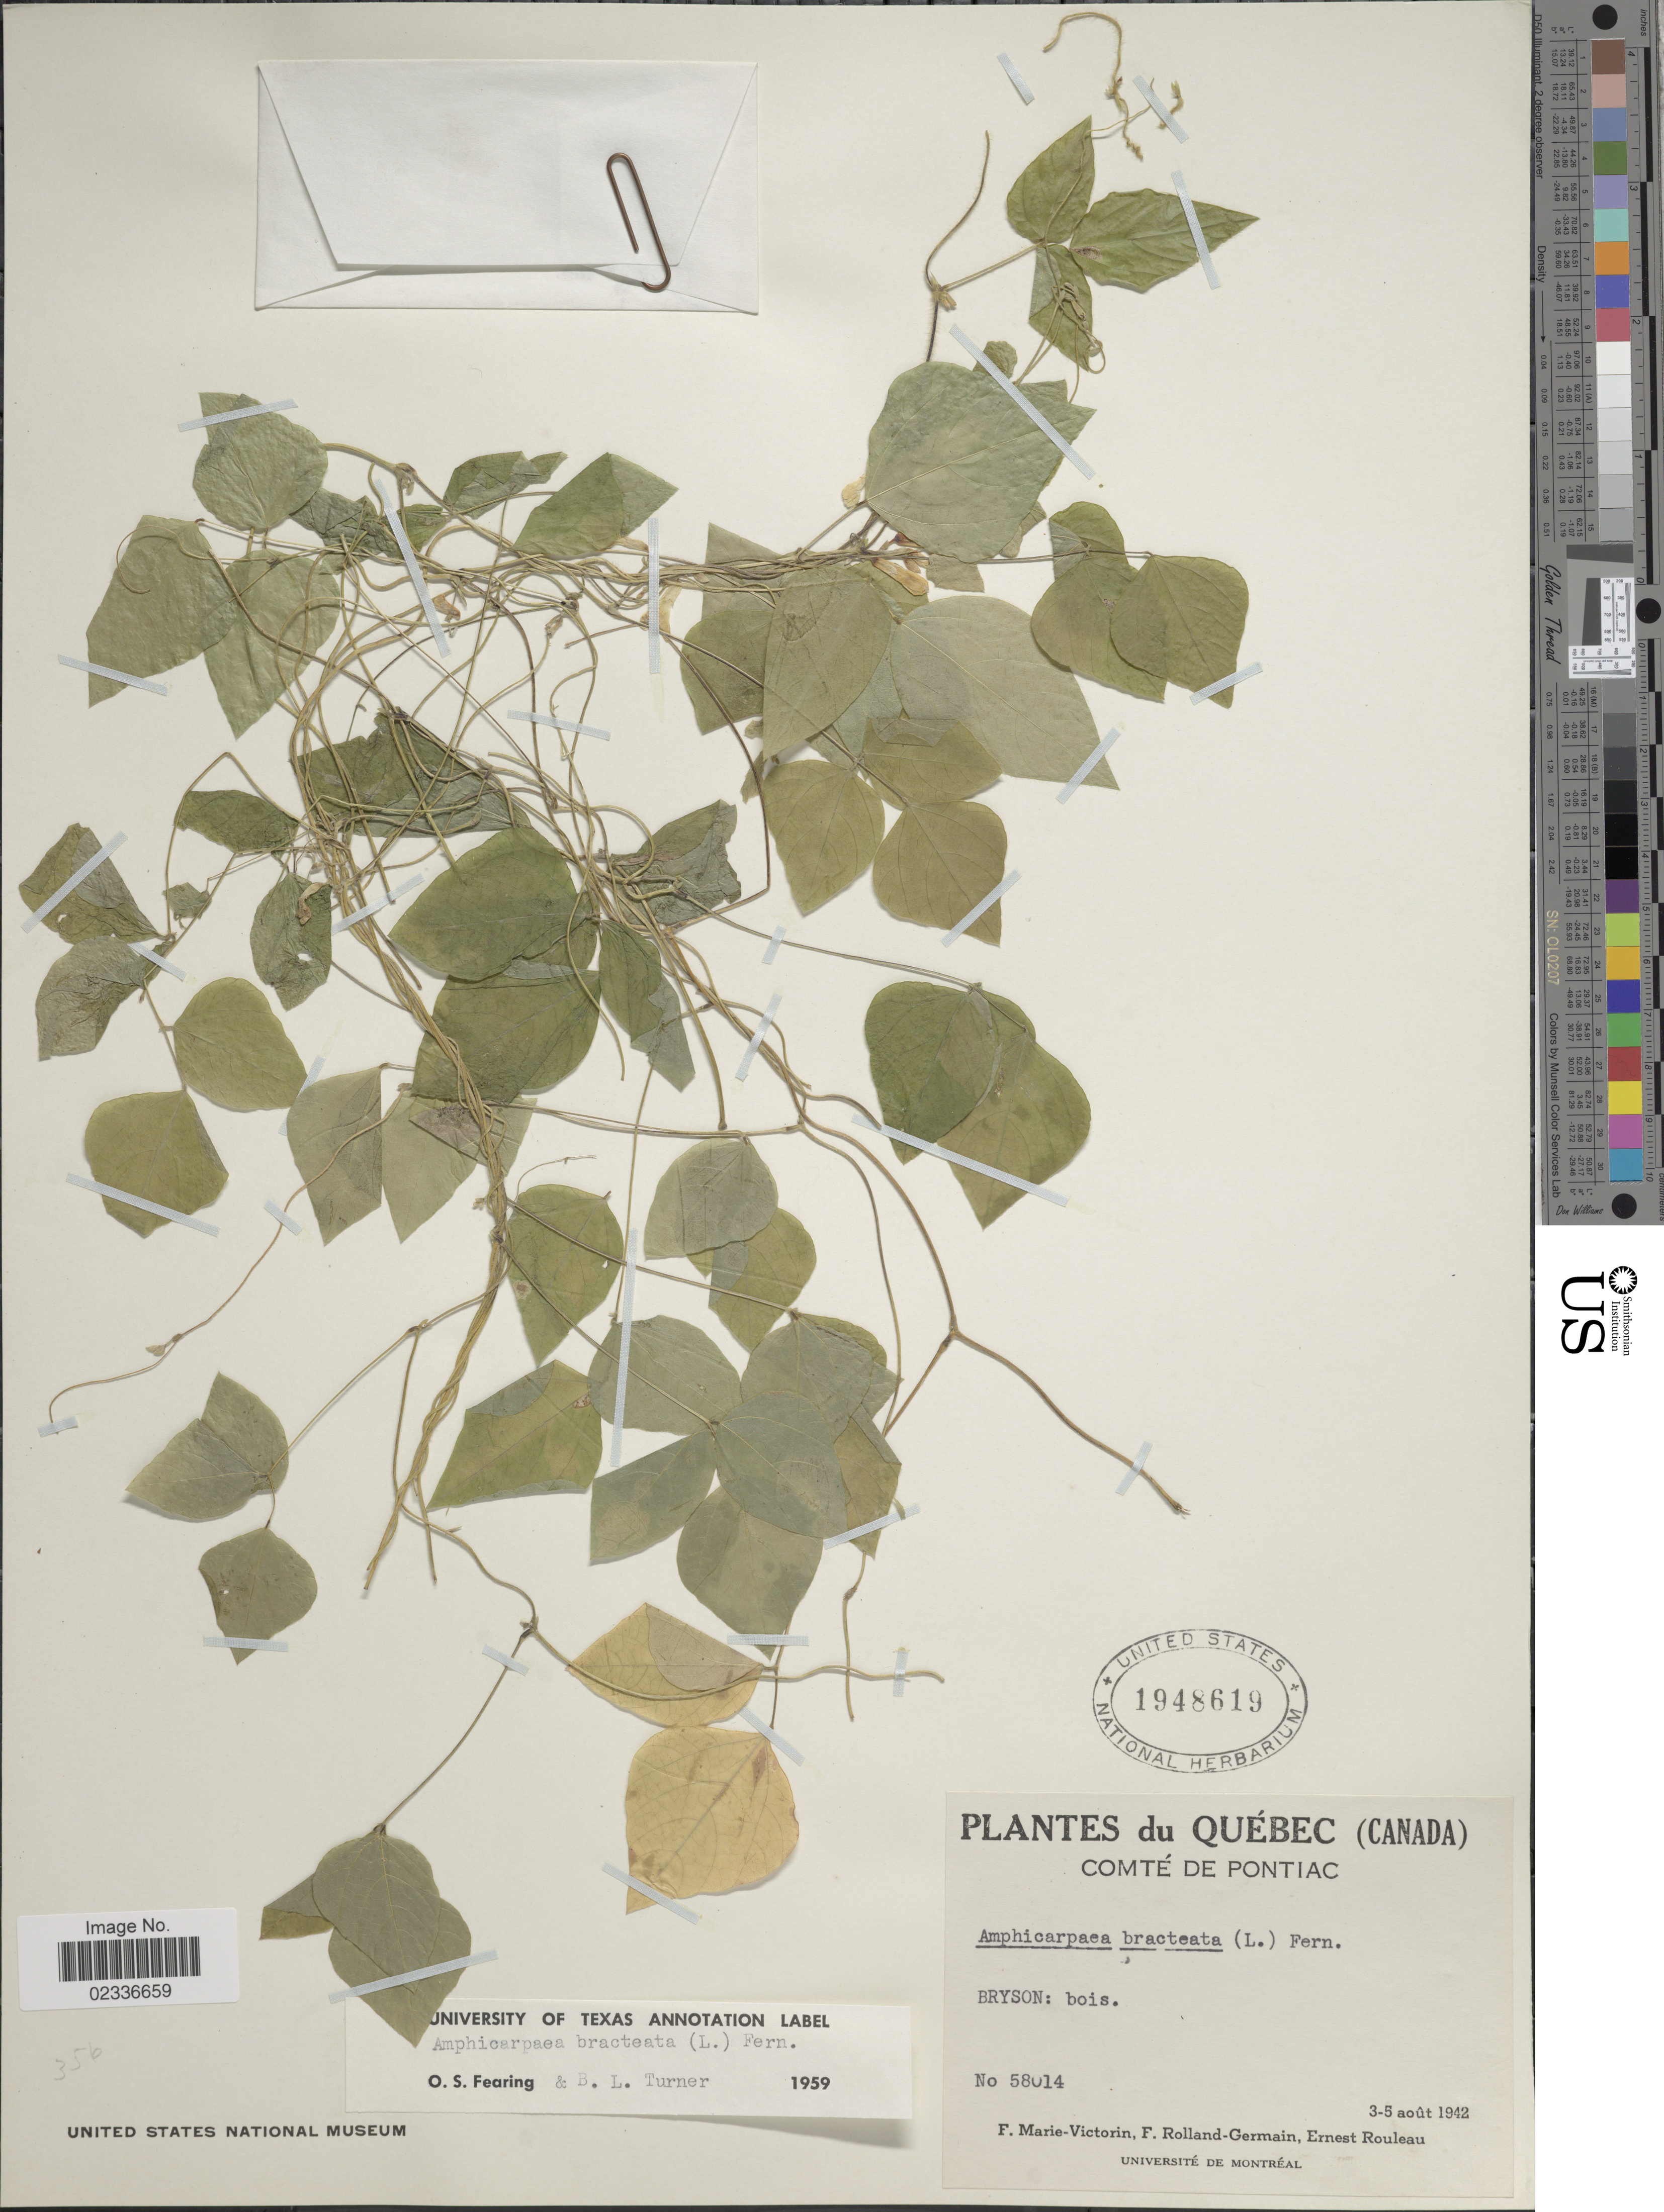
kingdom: Plantae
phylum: Tracheophyta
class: Magnoliopsida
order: Fabales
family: Fabaceae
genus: Amphicarpaea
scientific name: Amphicarpaea bracteata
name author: (L.) Fernald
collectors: F. Marie-Victorin, Rolland-Germain & E. Rouleau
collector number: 58014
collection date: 1942-08-03/1942-08-05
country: Canada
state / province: Quebec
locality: Comete de Pontiac, Bryson: bois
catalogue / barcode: US 1948619